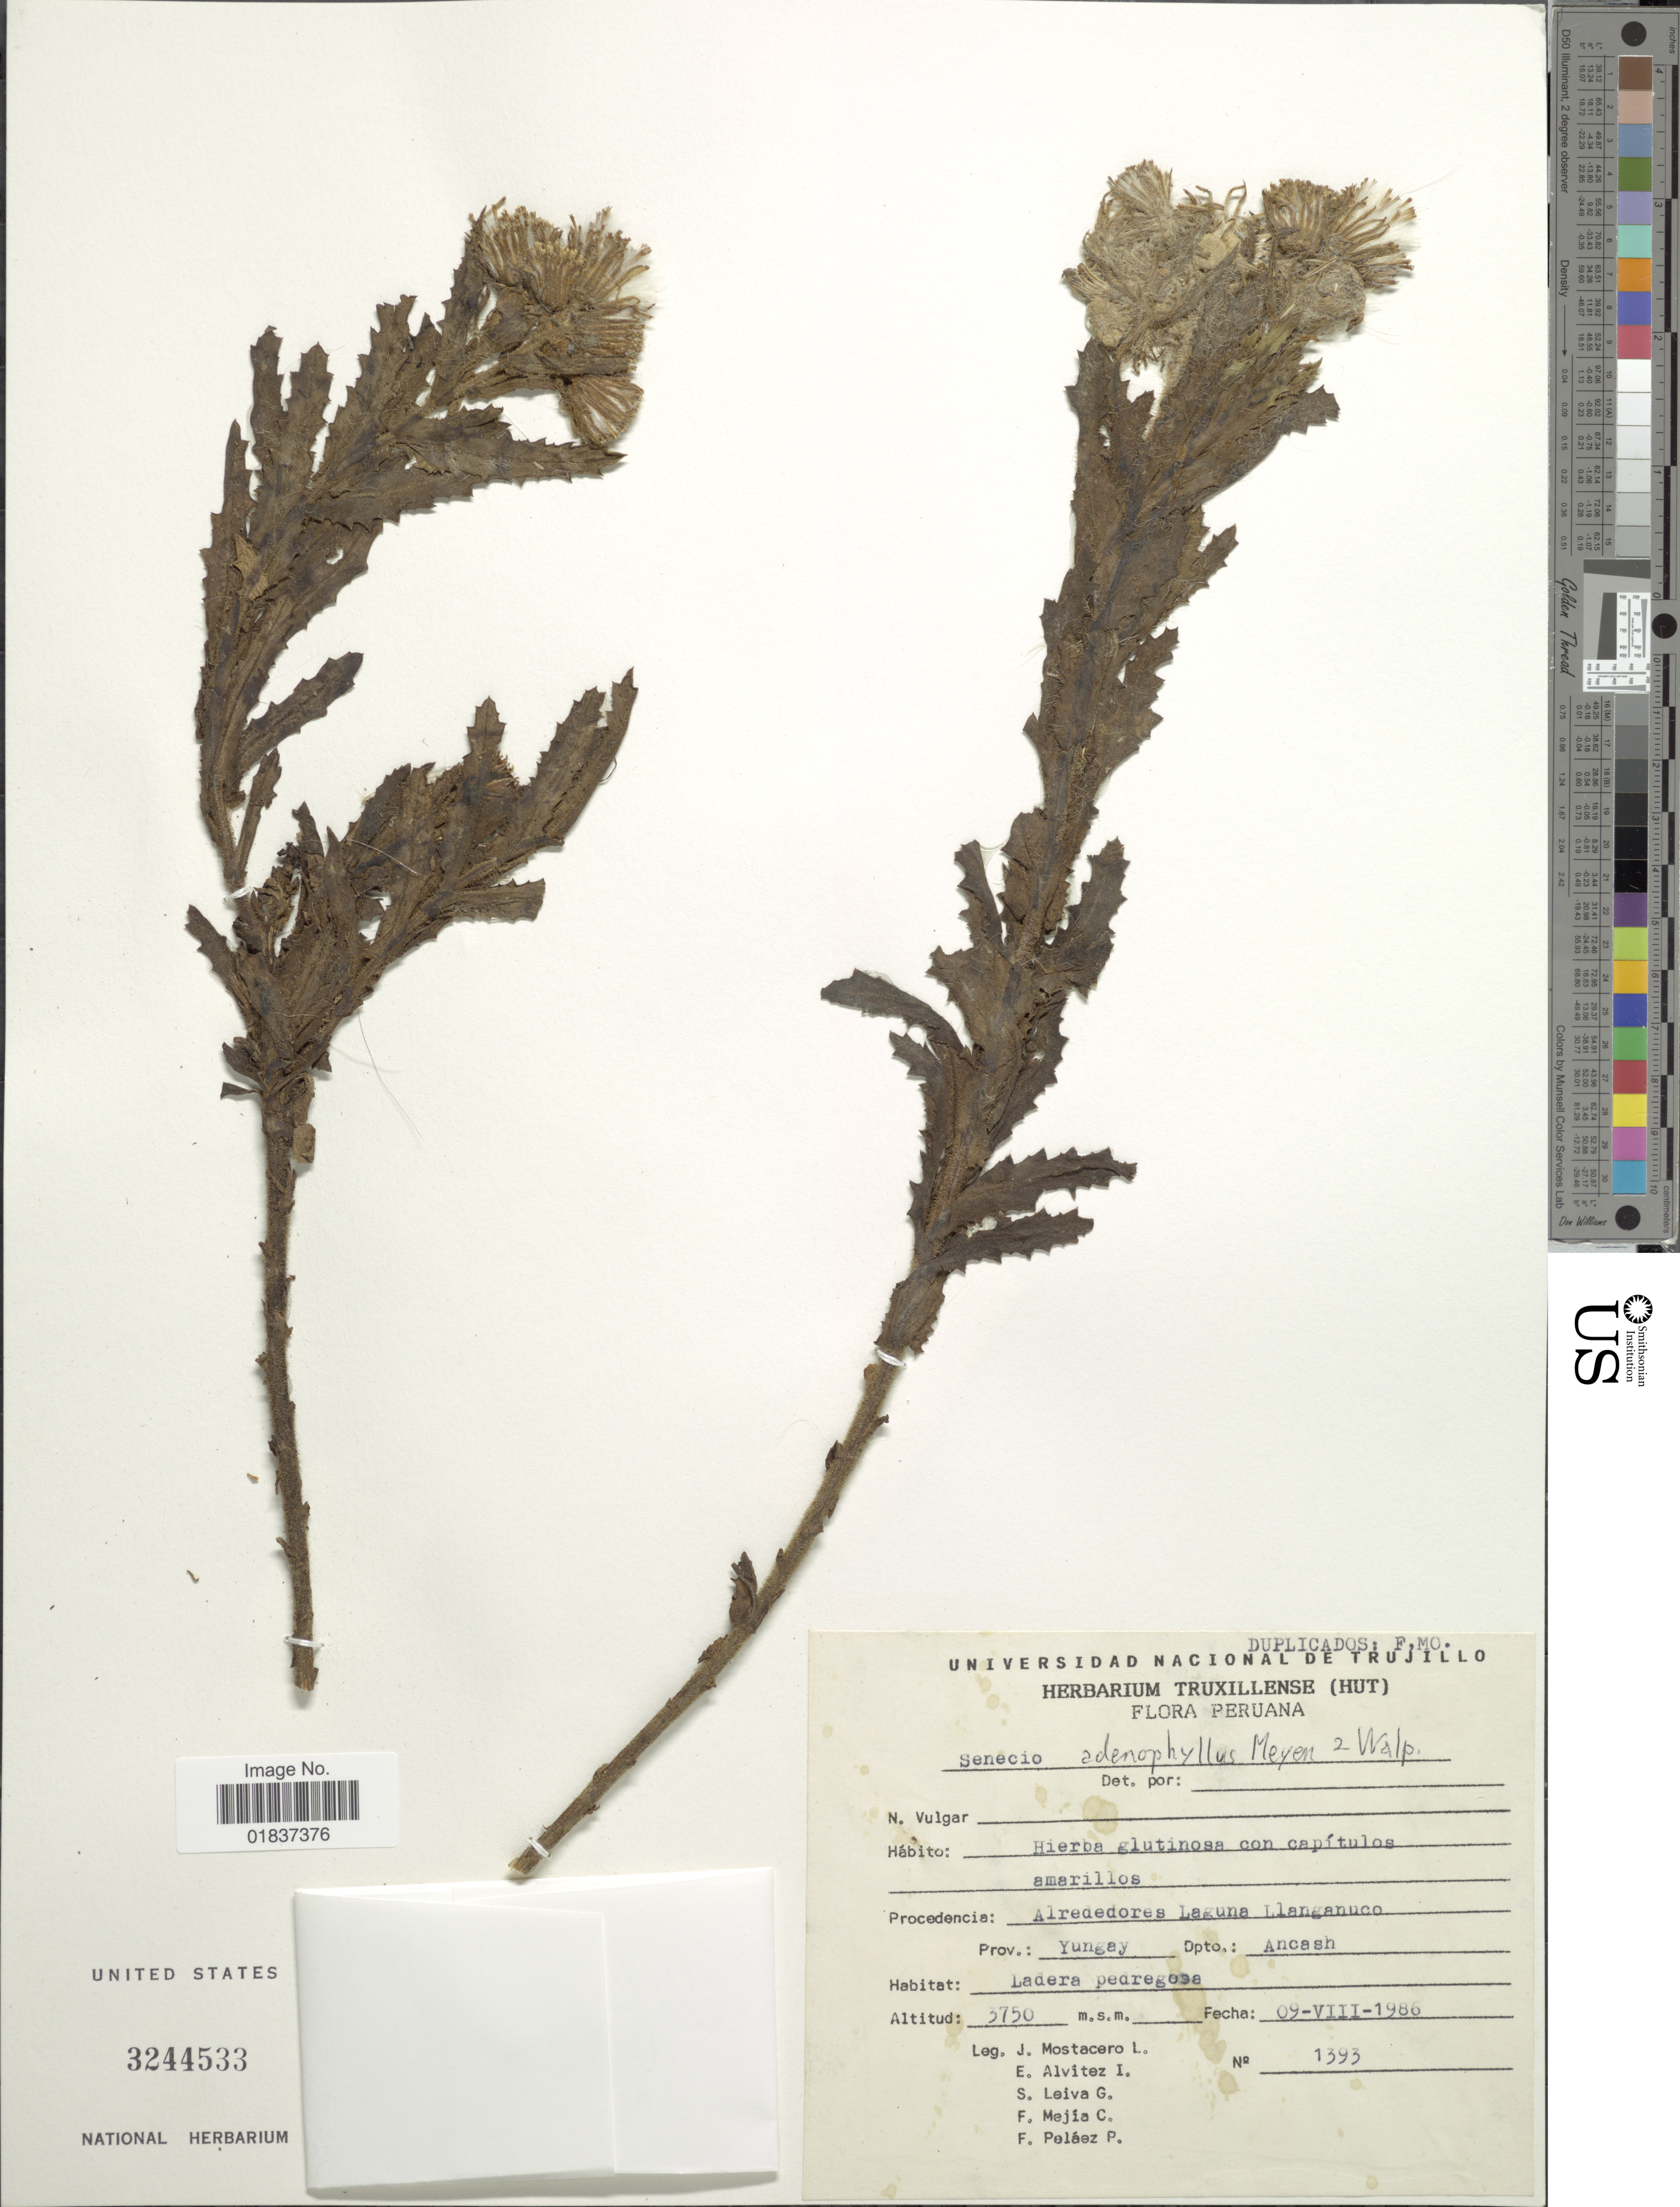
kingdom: Plantae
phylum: Tracheophyta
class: Magnoliopsida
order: Asterales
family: Asteraceae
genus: Senecio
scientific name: Senecio adenophyllus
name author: Meyen & Walp.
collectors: J. Mostacero L., E. Alvitez I., S. Leiva G., F. Mejia C. & F. Pelaez P.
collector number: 1393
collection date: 1986-08-09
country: Peru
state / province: Ancash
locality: Alrededores Laguna Llanganuco. Prov.: Yungay Dpto.: Ancash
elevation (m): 3750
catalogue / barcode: US 3244533